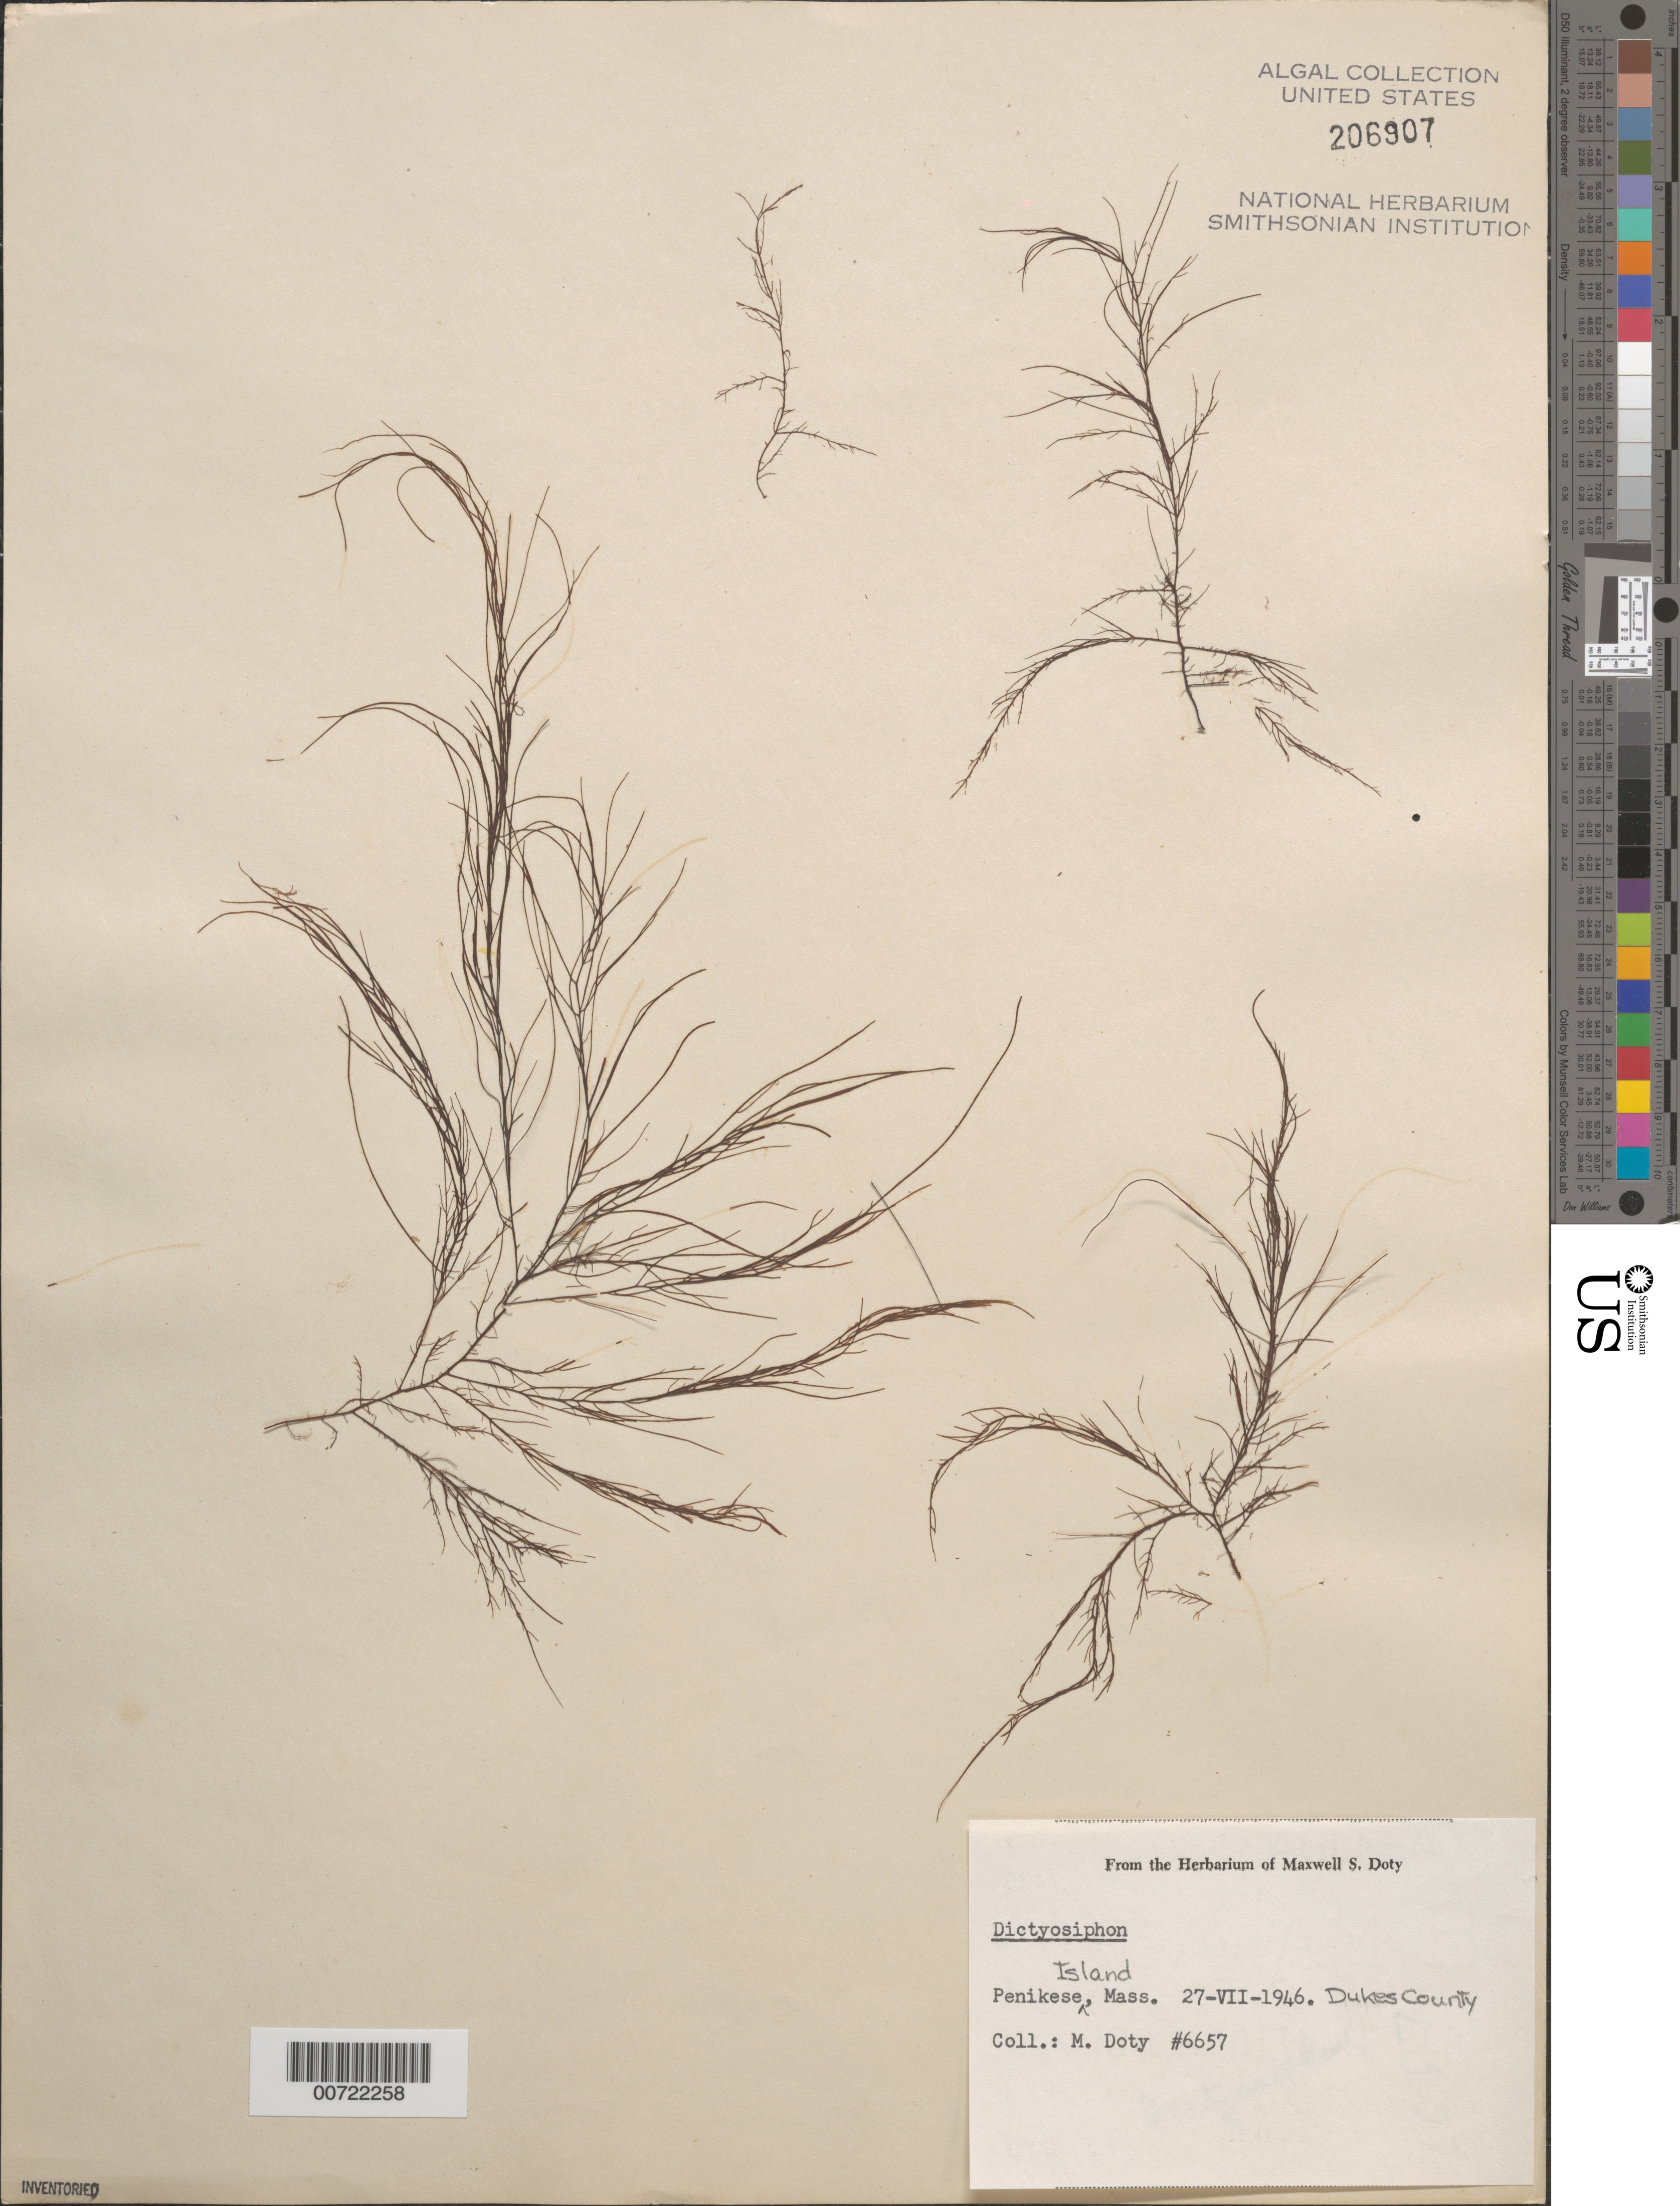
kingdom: Chromista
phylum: Ochrophyta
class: Phaeophyceae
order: Dictyosiphonales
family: Dictyosiphonaceae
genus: Dictyosiphon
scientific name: Dictyosiphon foeniculaceus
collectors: M. S. Doty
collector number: MSD 6657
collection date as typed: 27 Jul 1946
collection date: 1946-07-27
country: United States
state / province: Massachusetts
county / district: Dukes County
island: Penikese Island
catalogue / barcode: US 206907